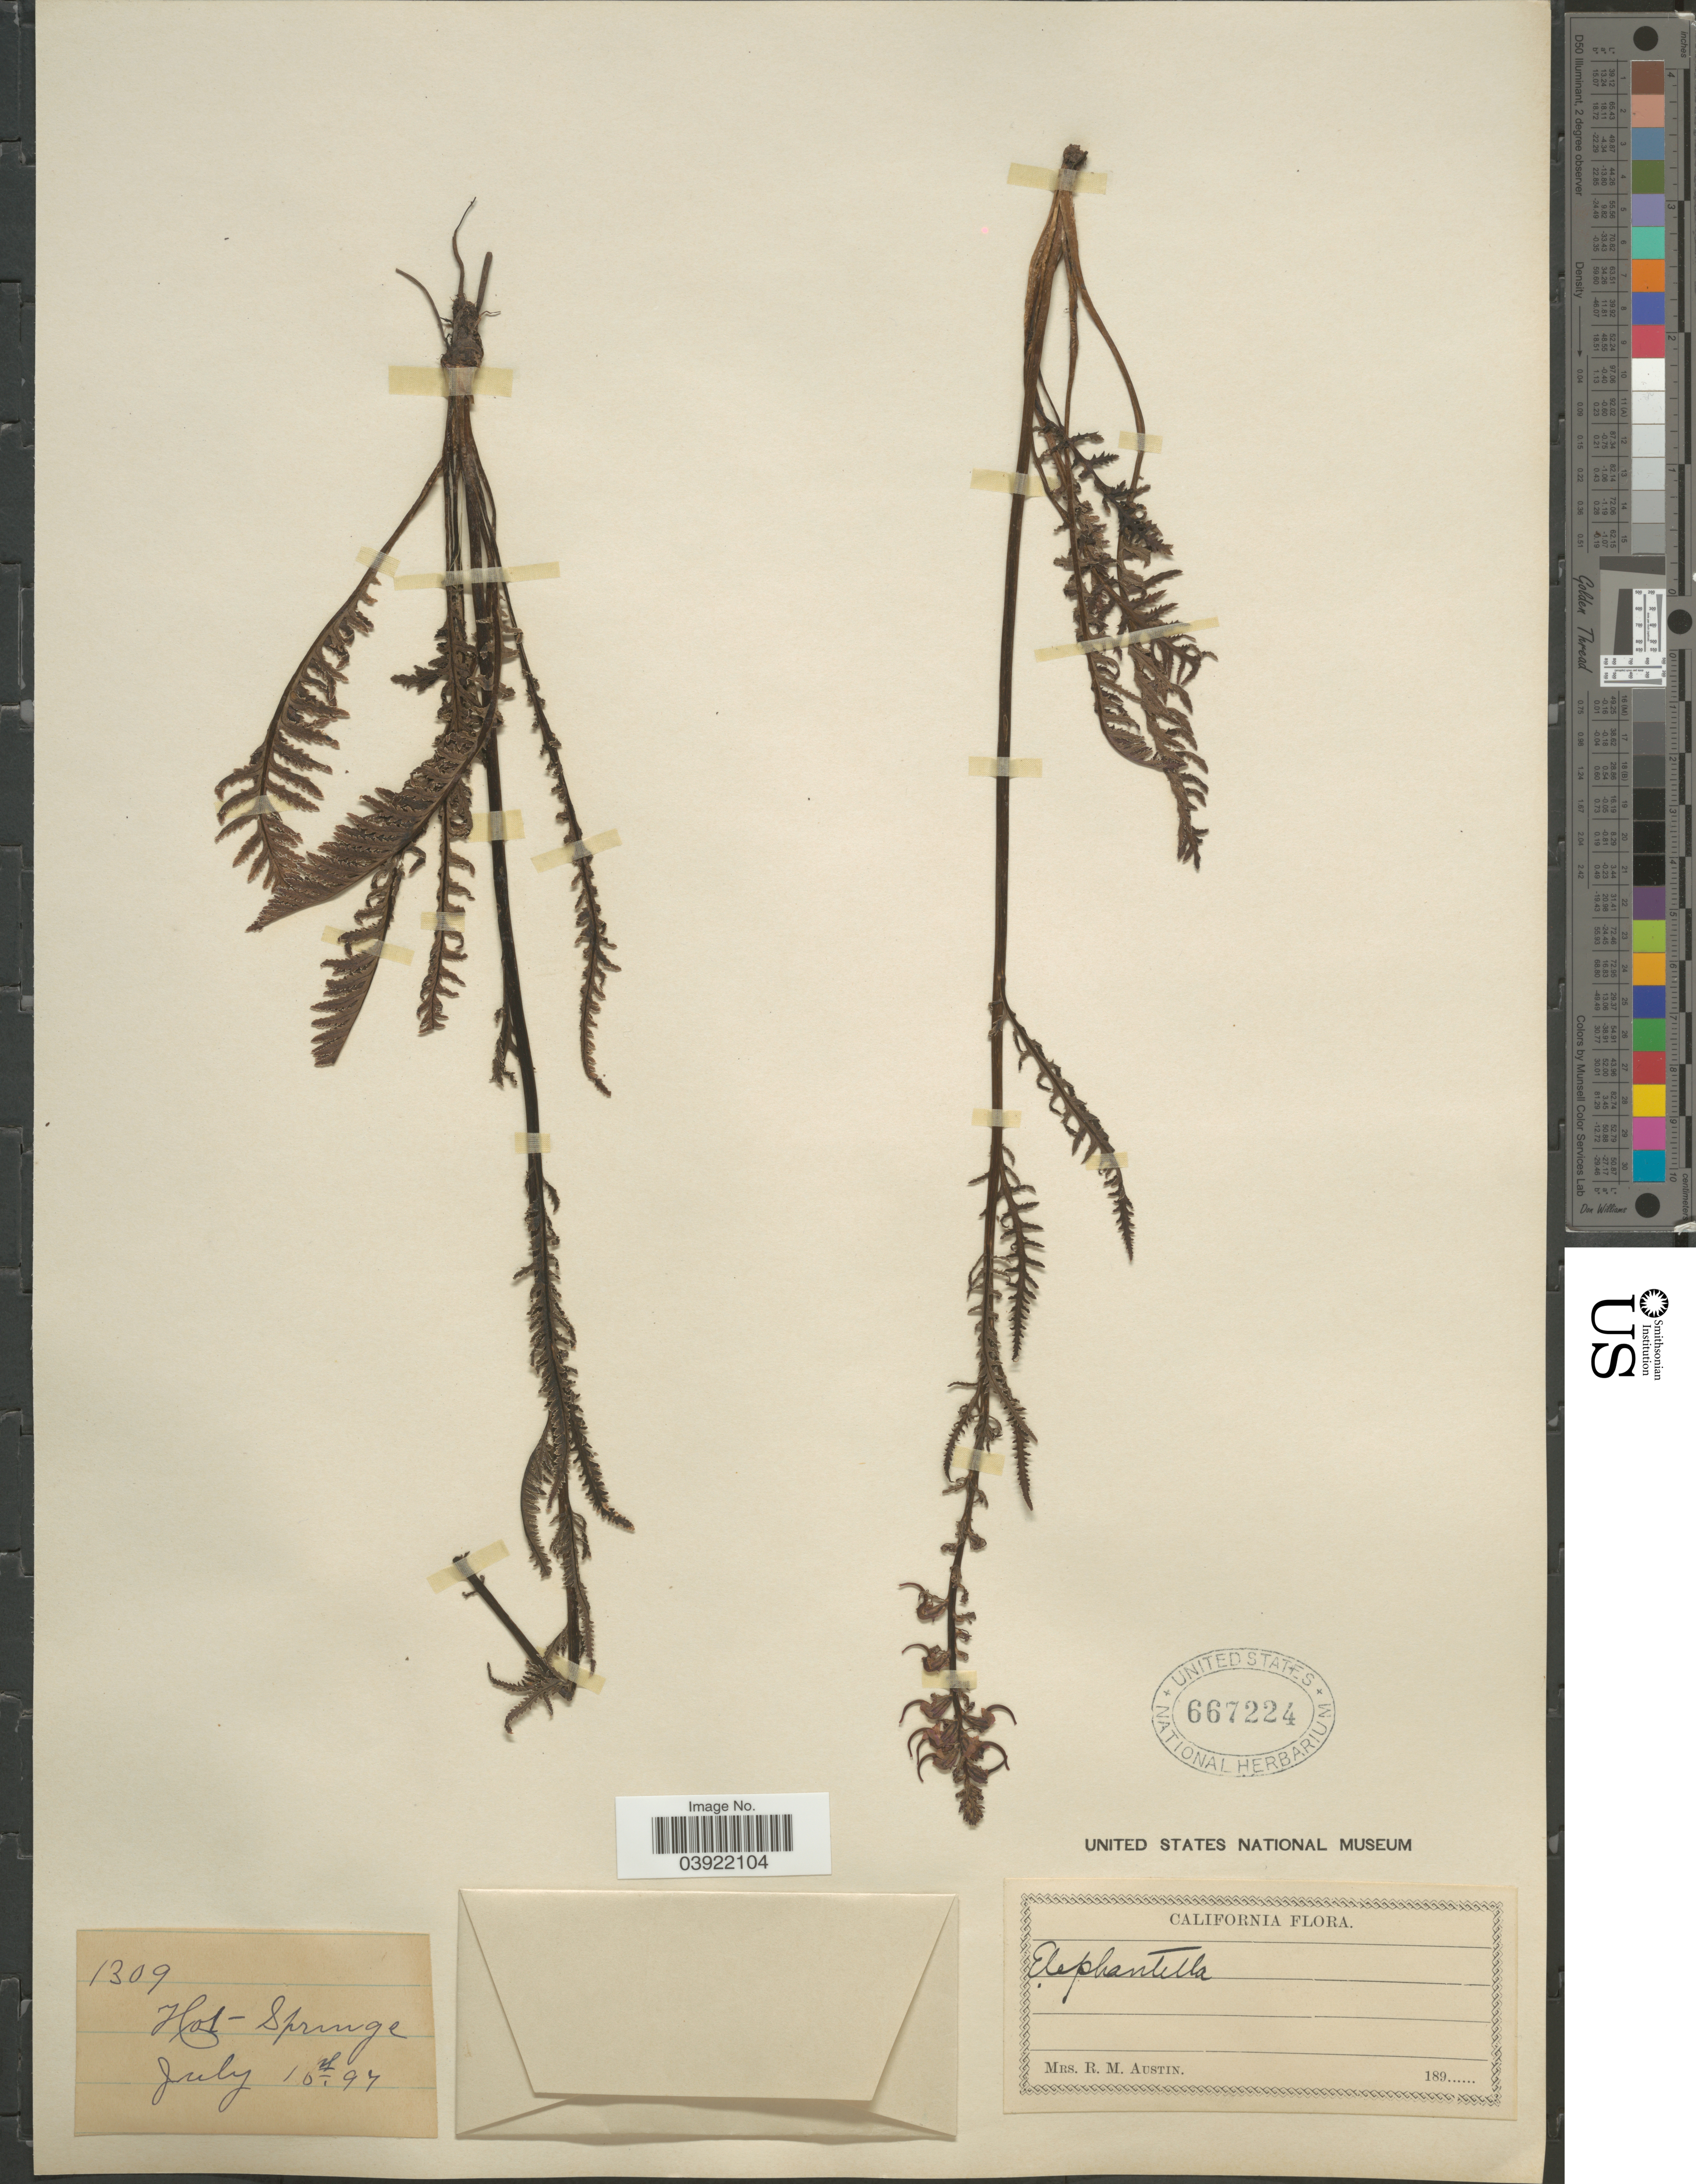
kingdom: Plantae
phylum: Tracheophyta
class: Magnoliopsida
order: Lamiales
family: Orobanchaceae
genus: Pedicularis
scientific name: Pedicularis groenlandica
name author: Retz.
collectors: R. Austin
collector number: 1309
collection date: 1897-07-10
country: United States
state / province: California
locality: Hot Springs.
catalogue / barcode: US 667224